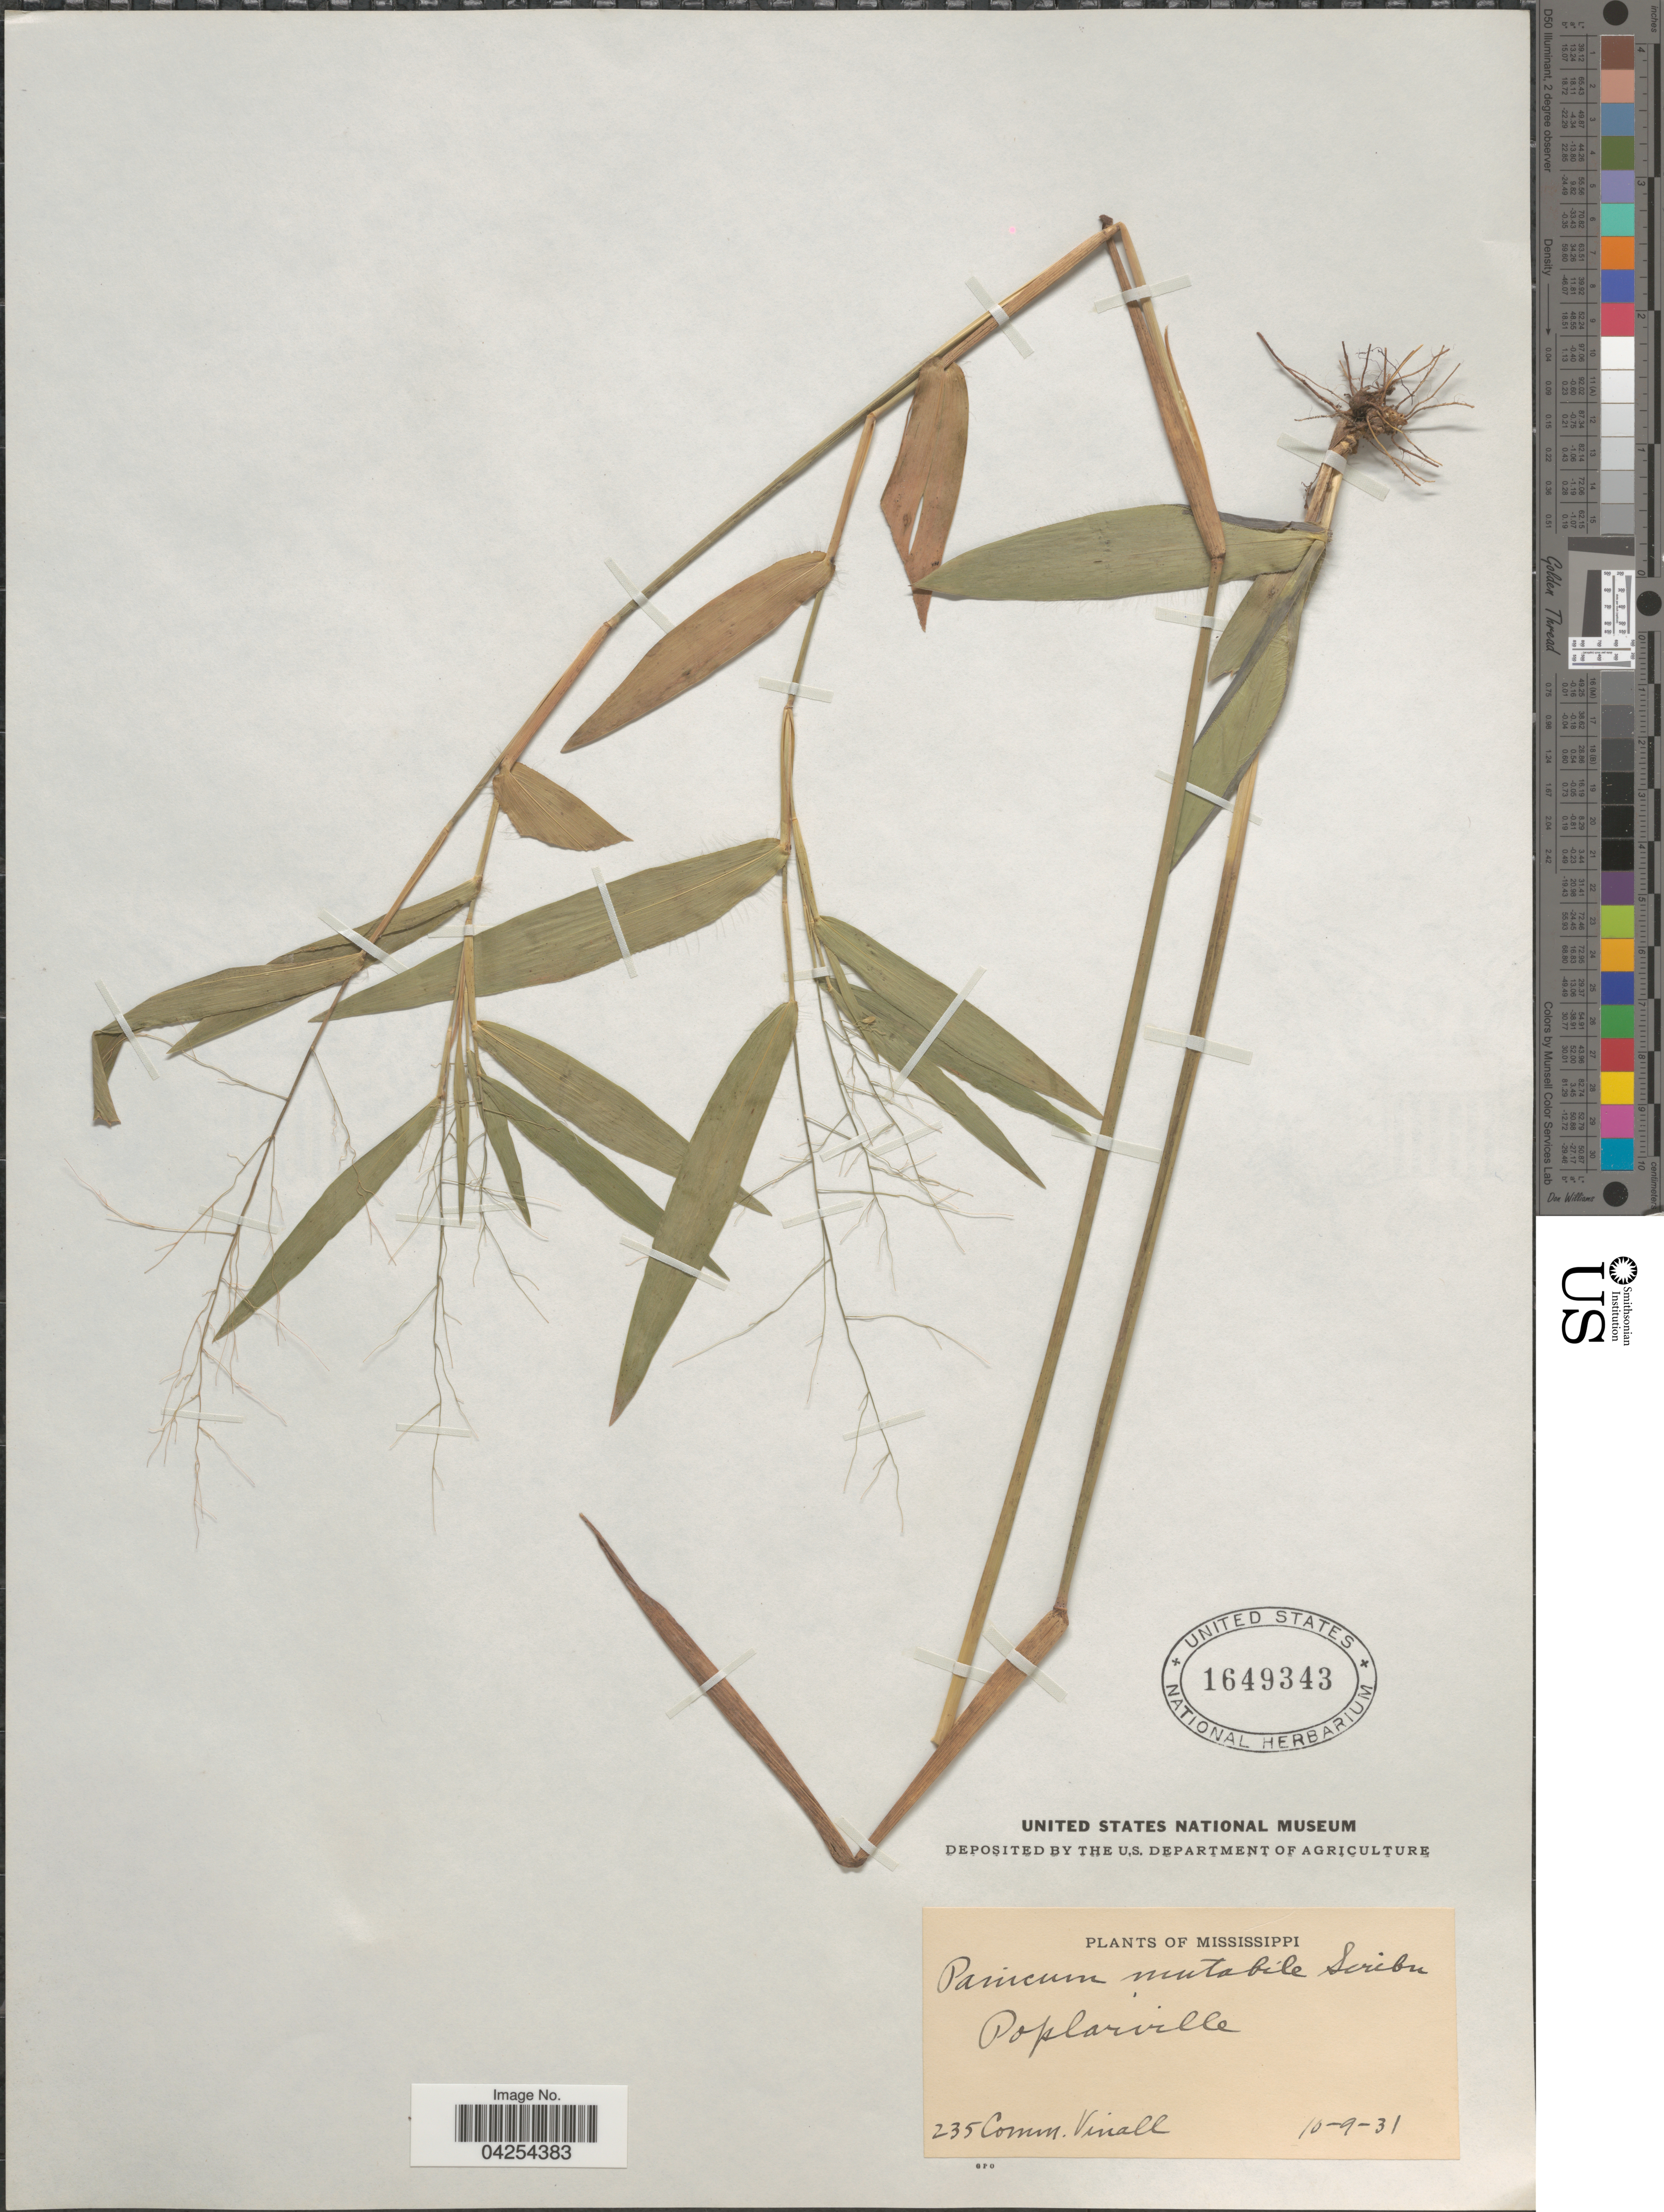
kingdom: Plantae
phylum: Tracheophyta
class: Liliopsida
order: Poales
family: Poaceae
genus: Dichanthelium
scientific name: Dichanthelium commutatum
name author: (Schult.) Gould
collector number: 235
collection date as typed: Transcribed d/m/y: 9/10/31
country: United States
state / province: Mississippi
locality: Poplarville.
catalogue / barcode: US 1649343